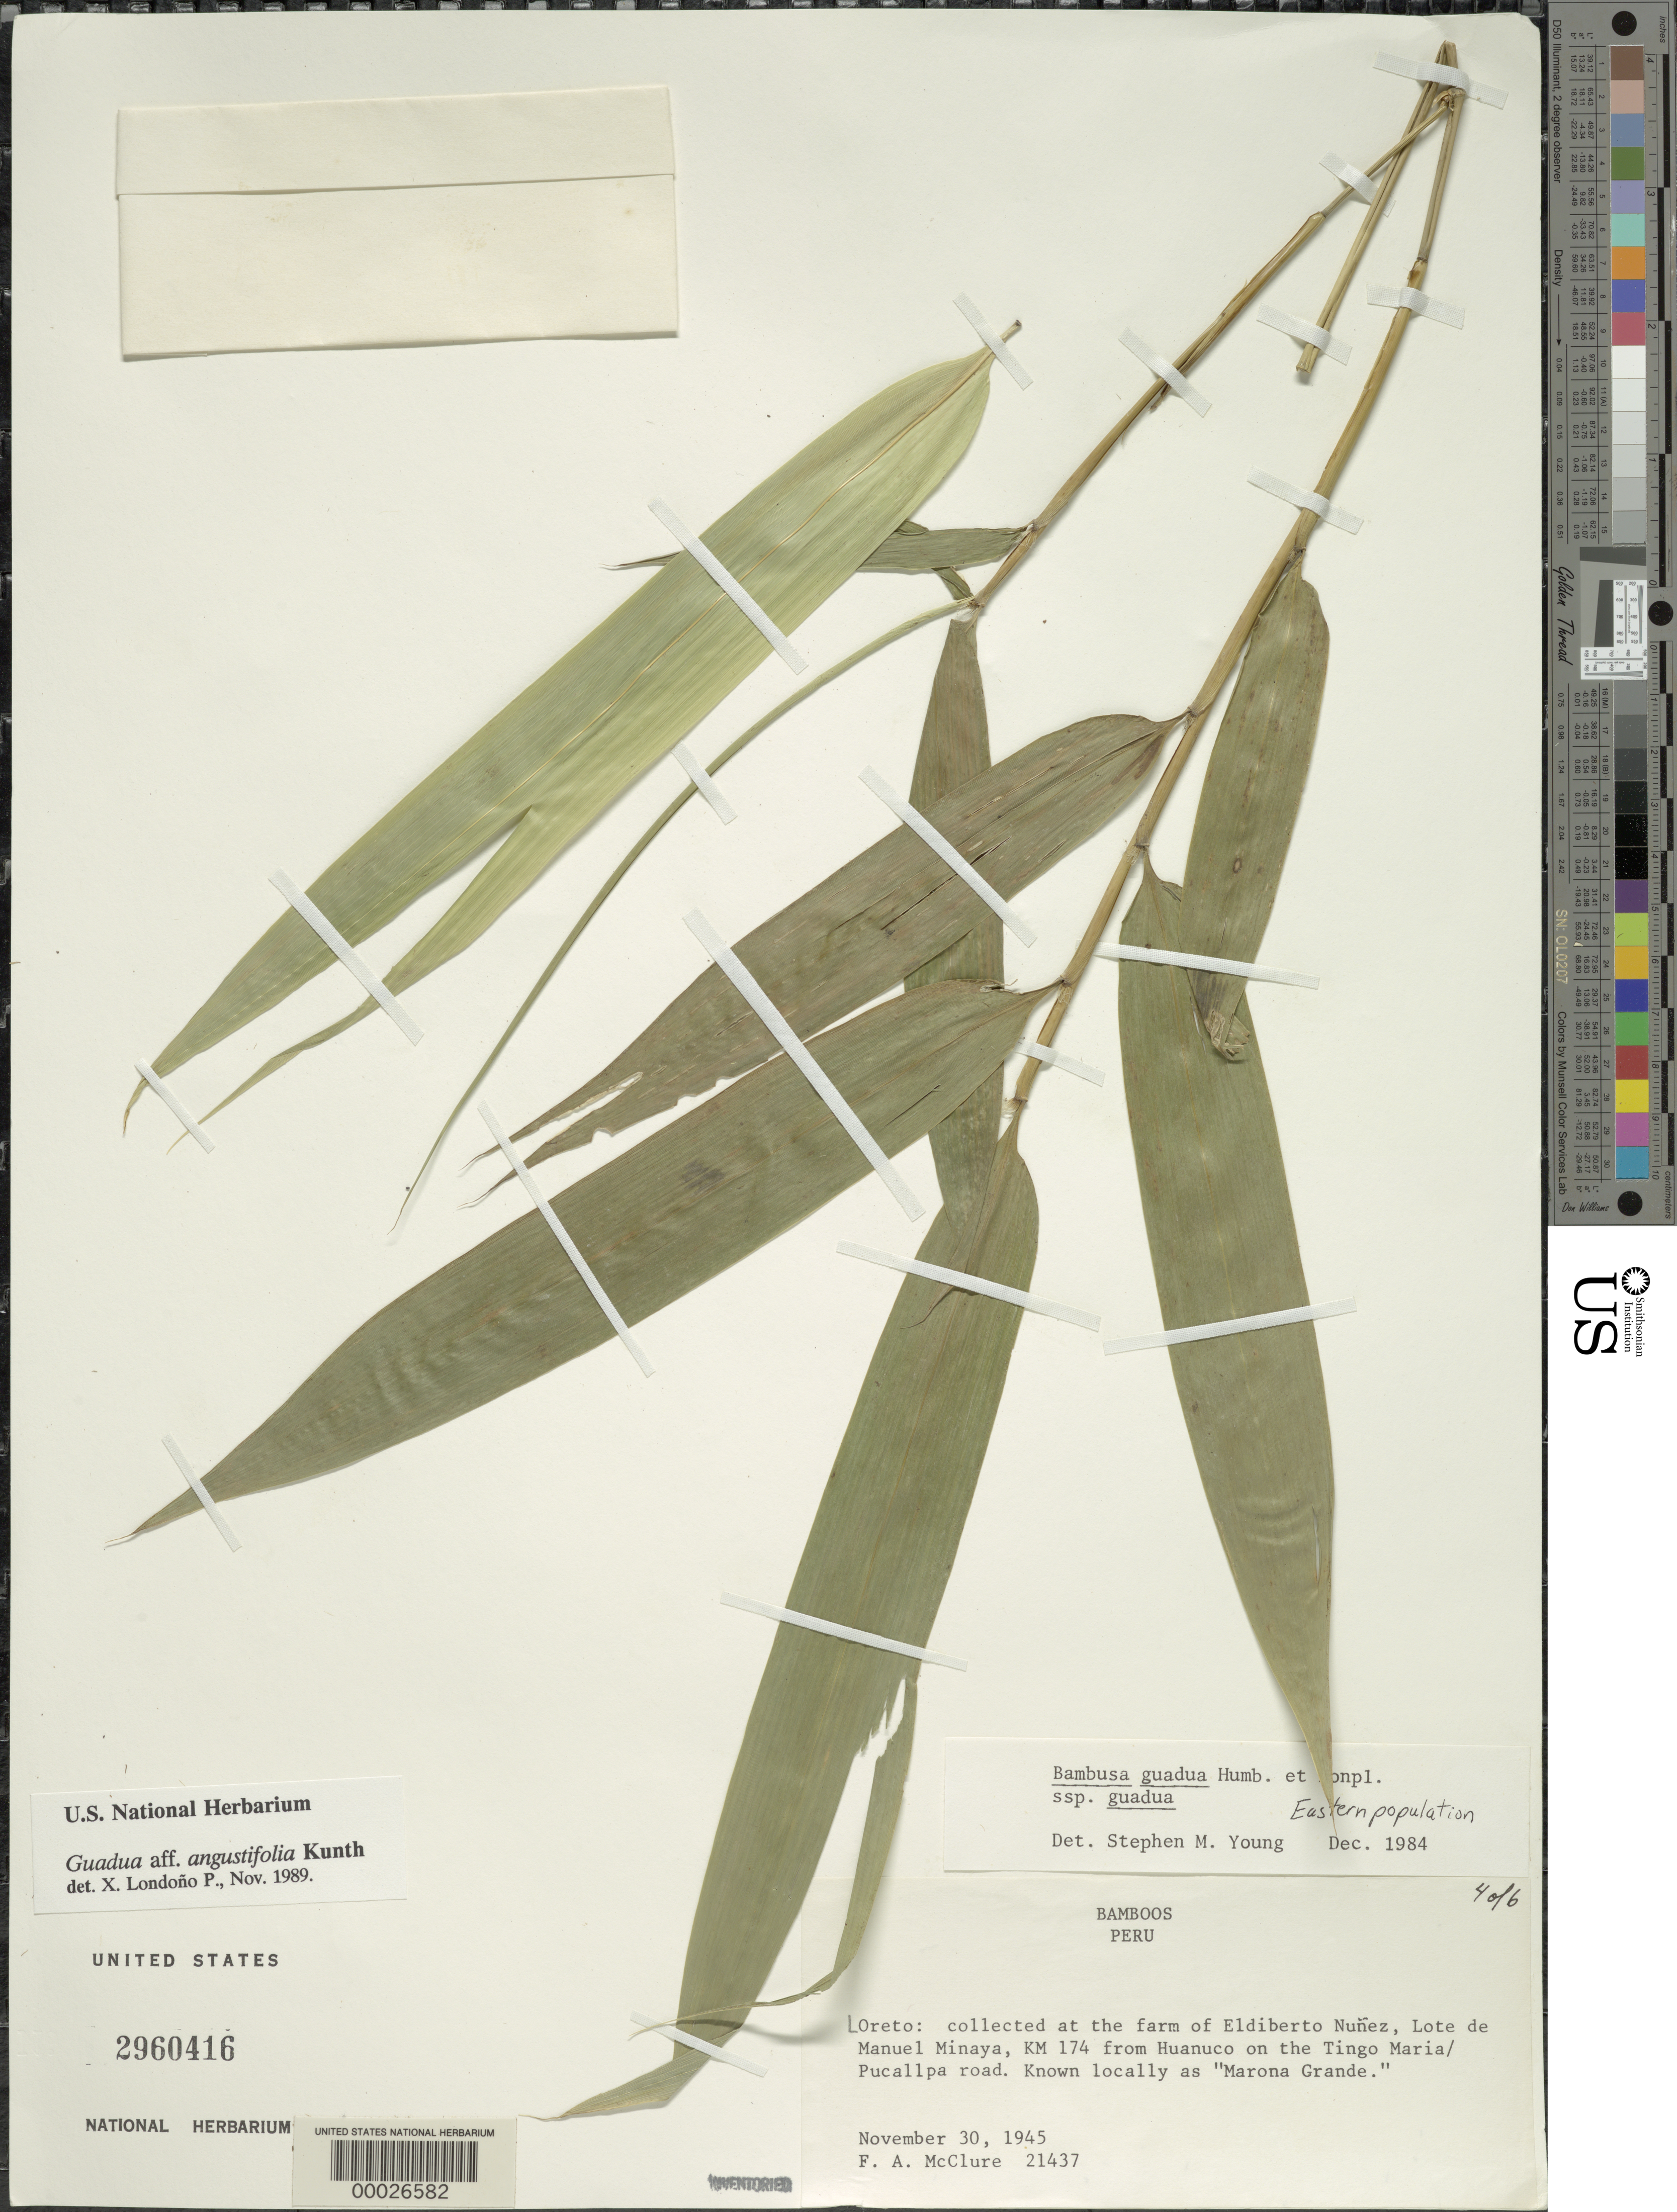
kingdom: Plantae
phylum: Tracheophyta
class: Liliopsida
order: Poales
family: Poaceae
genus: Guadua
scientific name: Guadua lynnclarkiae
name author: Londoño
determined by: McMurchie, Elizabeth, (UNITED STATES)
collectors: F. A. McClure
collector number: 21437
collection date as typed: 30 Nov 1945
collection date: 1945-11-30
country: Peru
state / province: Loreto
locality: Farm of e. nunez, lote de manuel minaya, km 174 from huanuco on the tingo maria/pucallpa road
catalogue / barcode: US 2960416